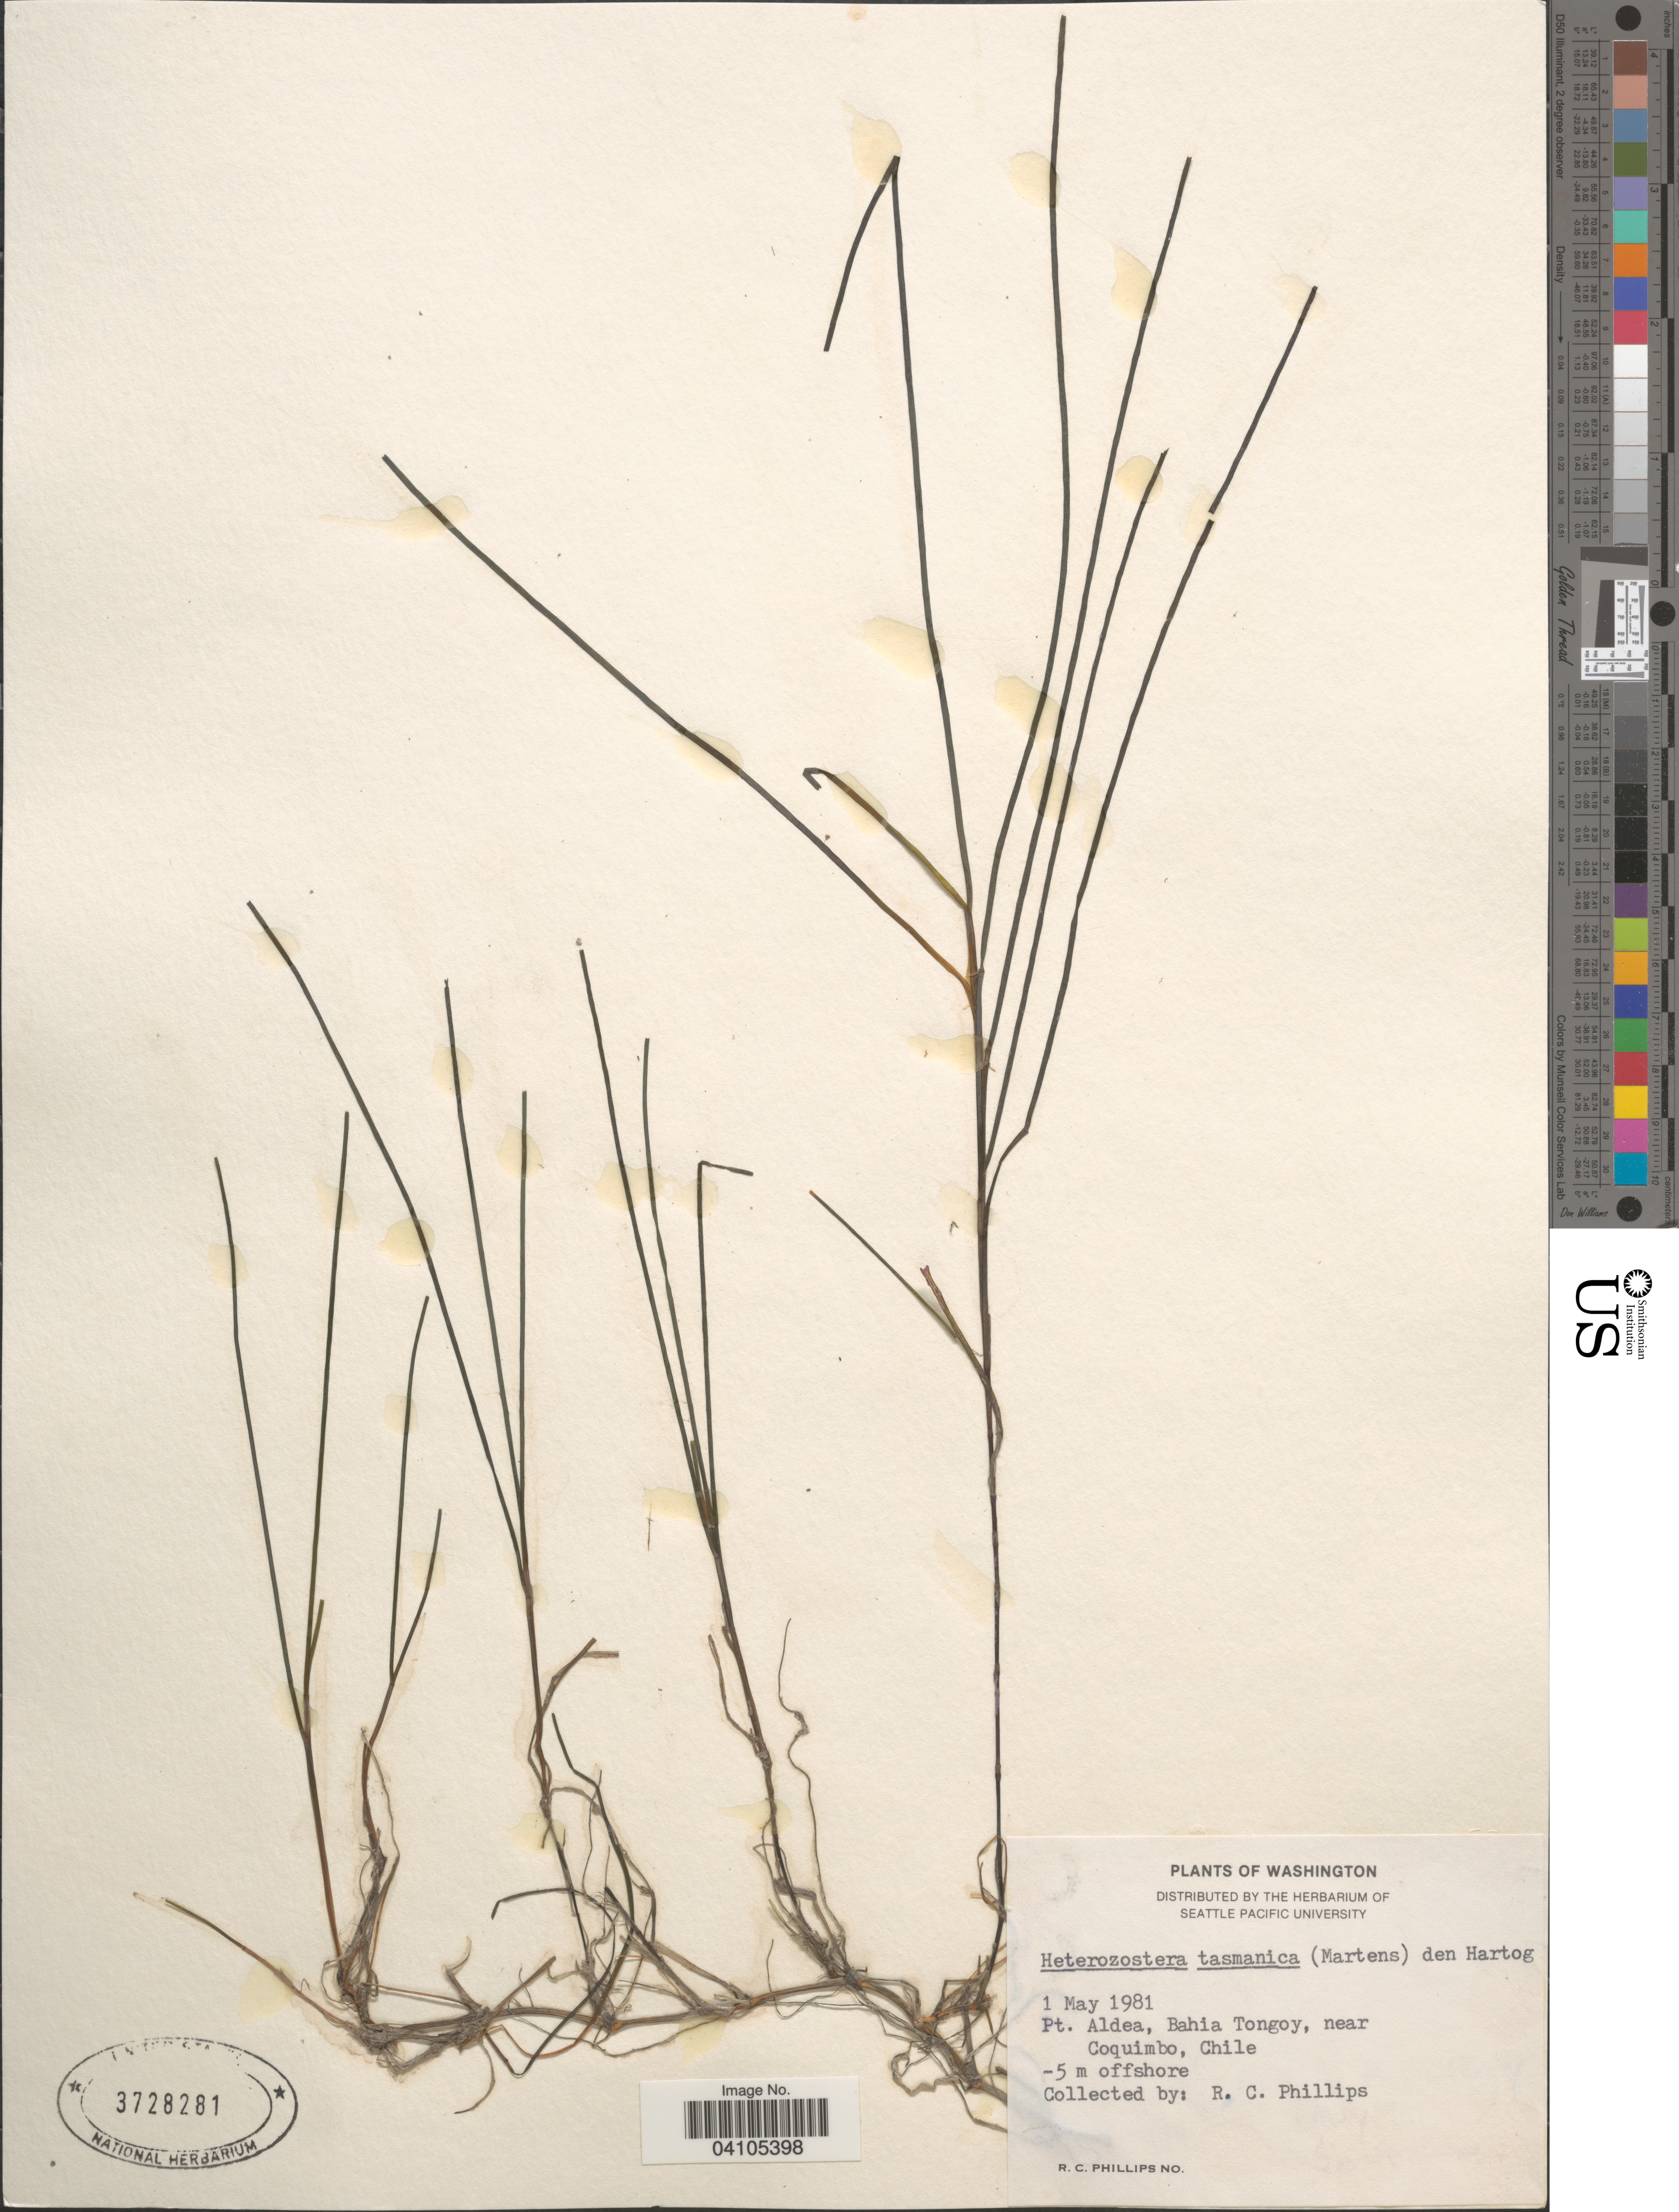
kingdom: Plantae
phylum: Tracheophyta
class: Liliopsida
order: Alismatales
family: Zosteraceae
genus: Heterozostera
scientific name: Heterozostera tasmanica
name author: (Martens ex Aschers.) Hartog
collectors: R. C. Phillips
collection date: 1981-05-01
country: Chile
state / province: Coquimbo (IV)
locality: Pt. Aldea, Bahia Tongoy, near Coquimbo.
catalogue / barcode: US 3728281